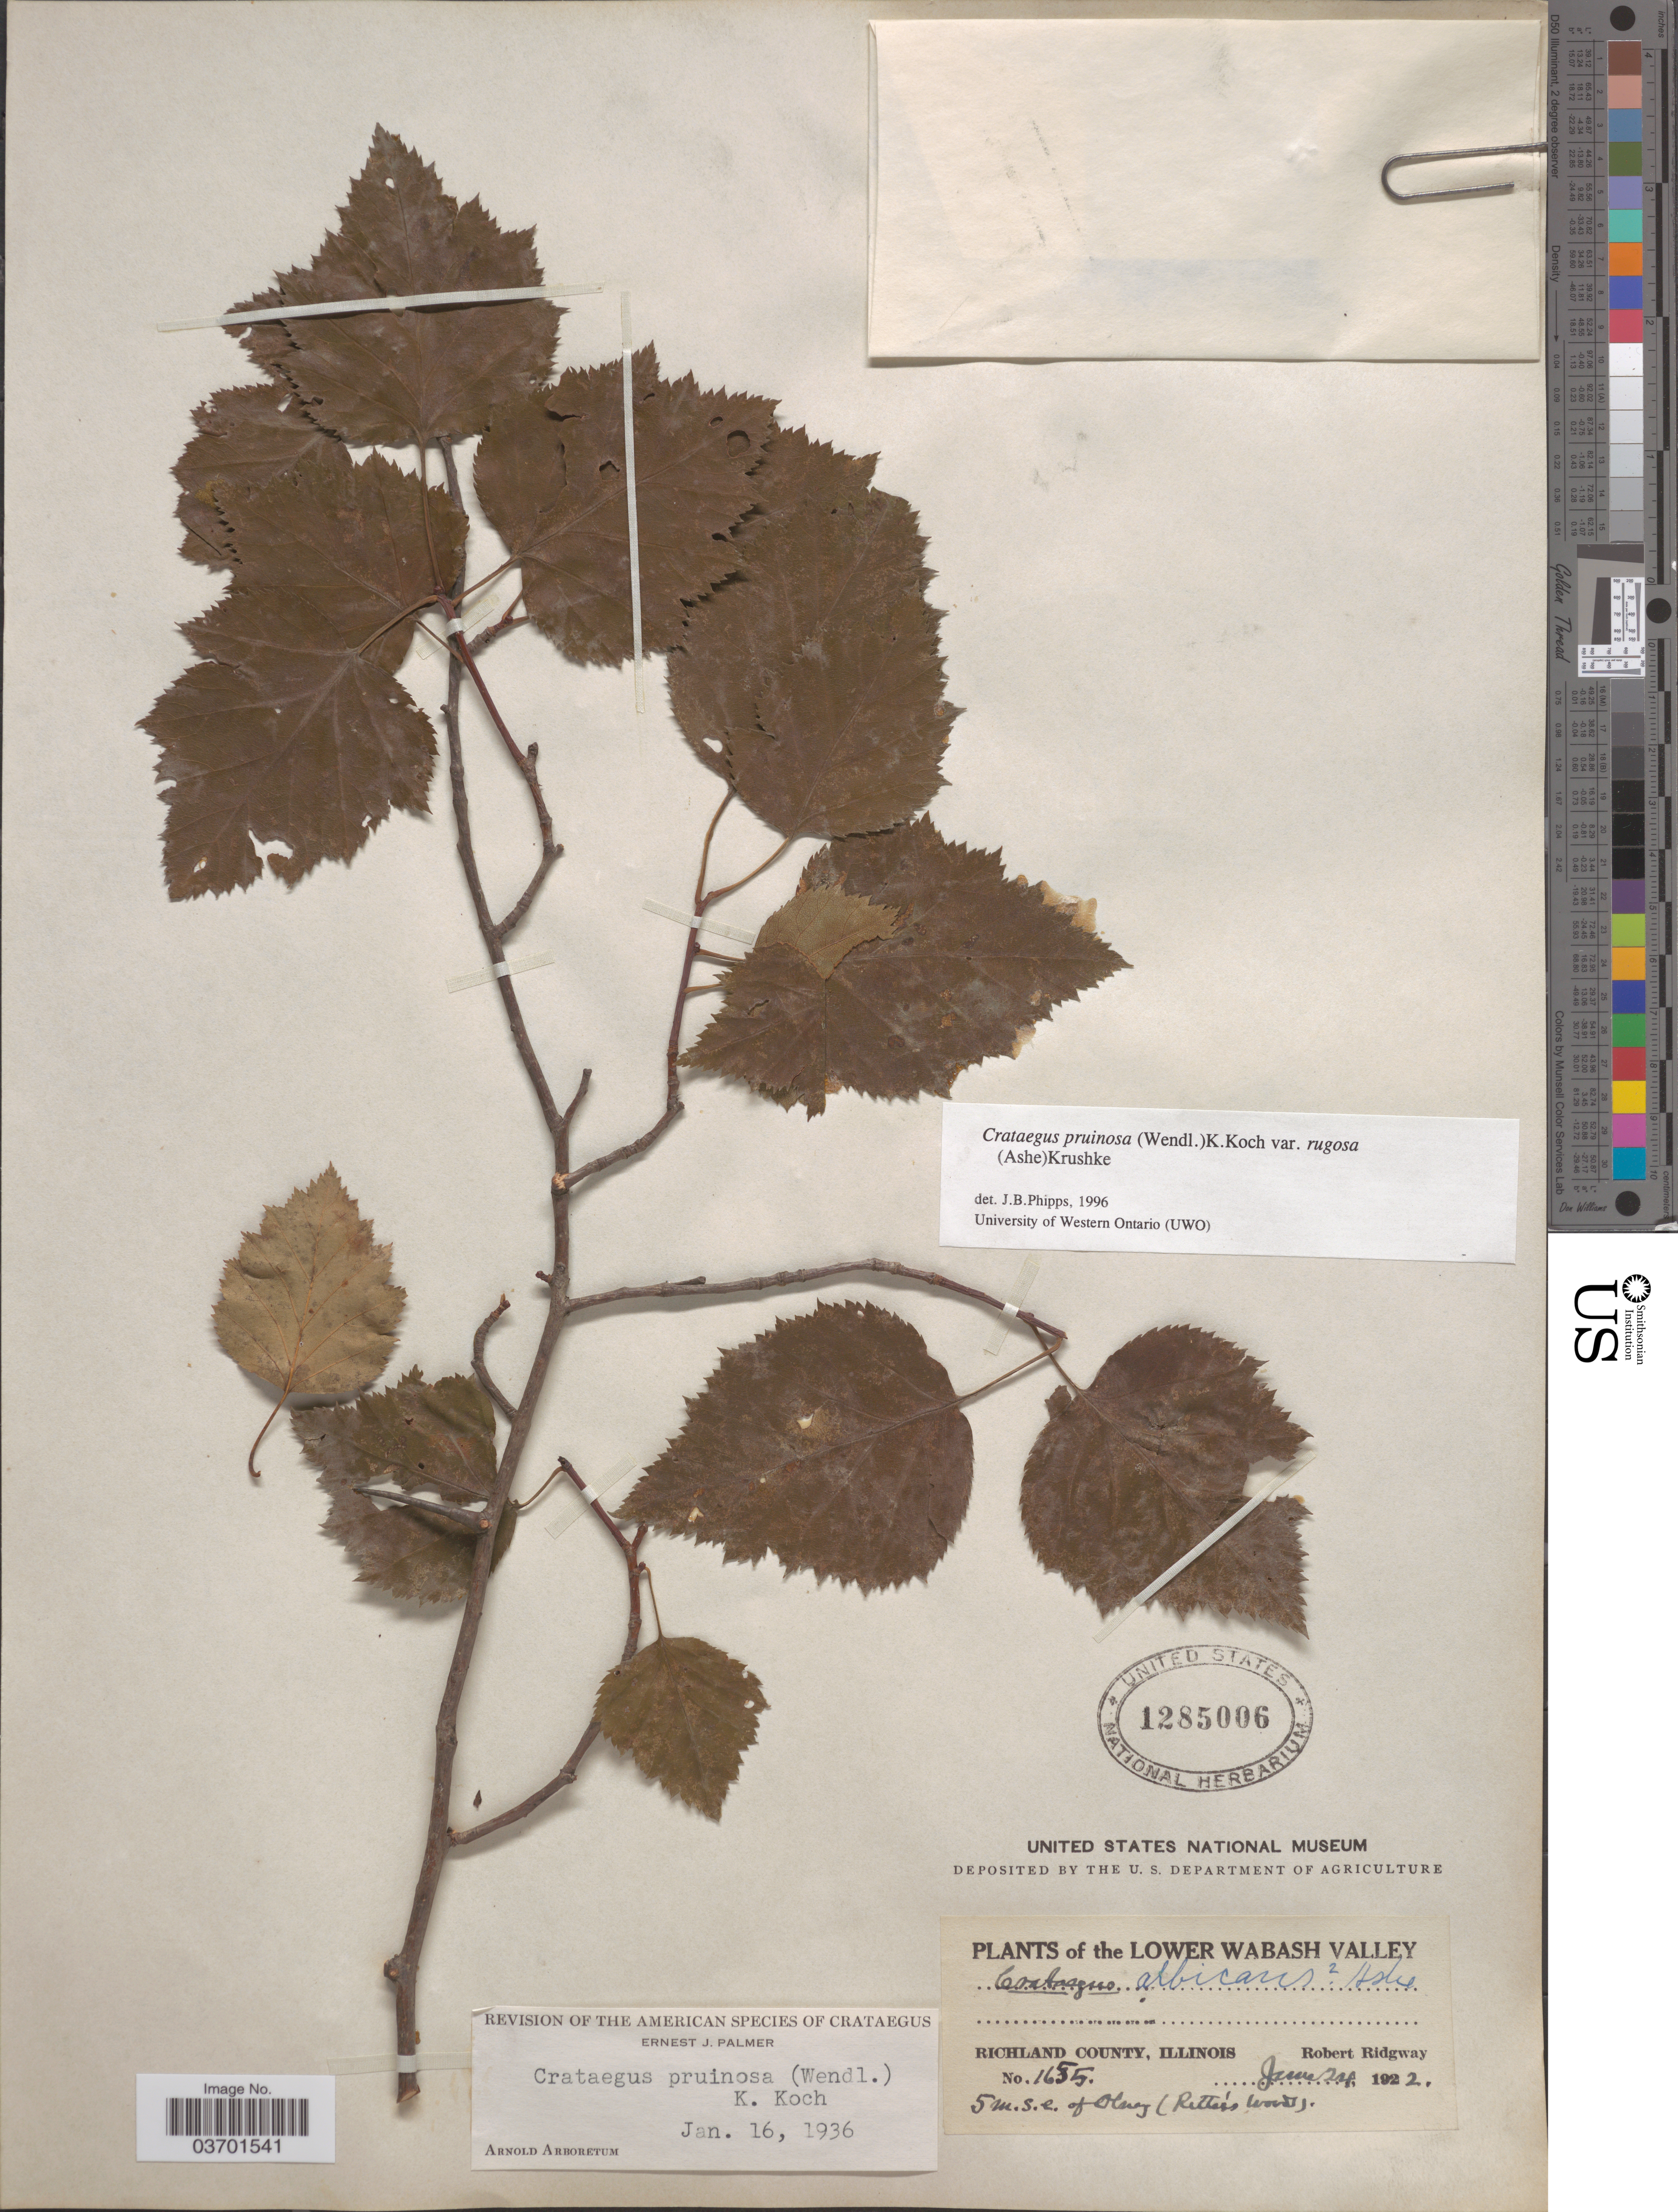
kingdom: Plantae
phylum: Tracheophyta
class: Magnoliopsida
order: Rosales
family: Rosaceae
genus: Crataegus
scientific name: Crataegus pruinosa var. rugosa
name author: (Ashe) Kruschke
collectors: R. Ridgway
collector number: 1655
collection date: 1922-06-24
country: United States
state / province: Illinois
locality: The Lower Wabash Valley. Richland County. 5 m. s.e. of Olney (Ritta's woods).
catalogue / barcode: US 1285006